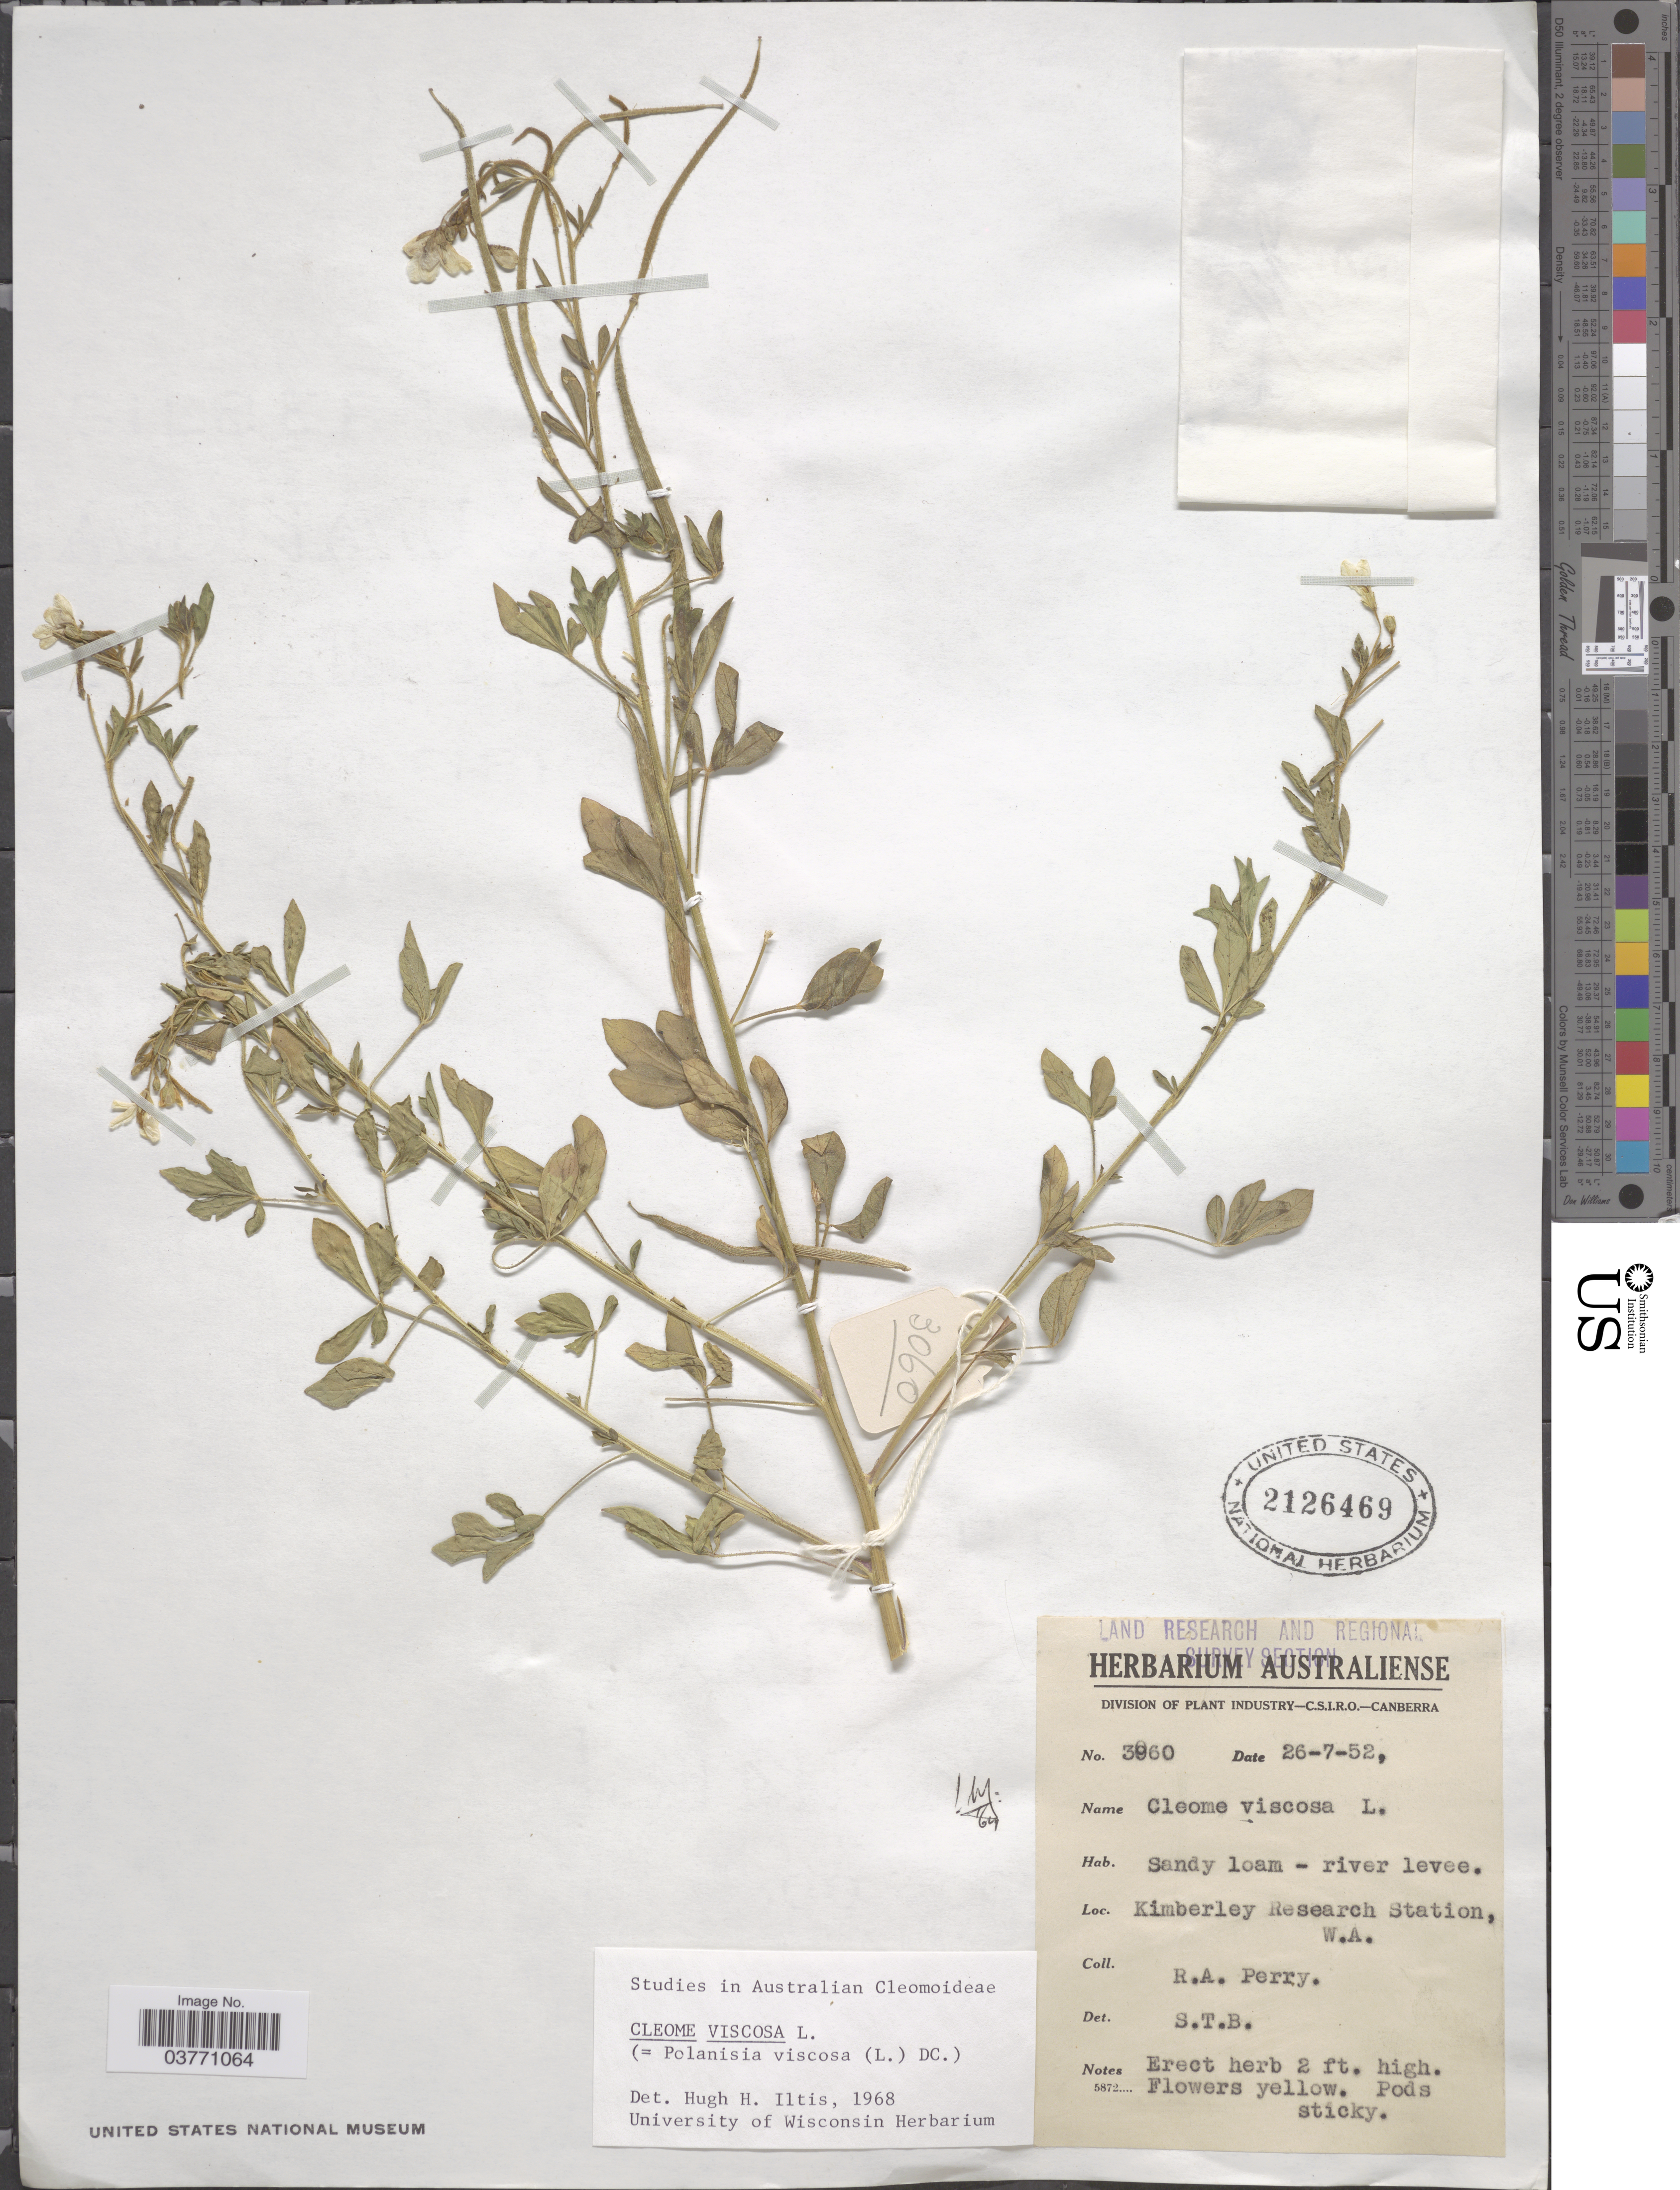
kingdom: Plantae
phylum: Tracheophyta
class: Magnoliopsida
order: Brassicales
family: Cleomaceae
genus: Arivela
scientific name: Arivela viscosa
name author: (L.) Raf.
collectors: Perry, R. A.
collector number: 3060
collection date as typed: Transcribed d/m/y: 26/7/52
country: Australia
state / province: Western Australia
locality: Kimberley Research Station.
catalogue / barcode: US 2126469